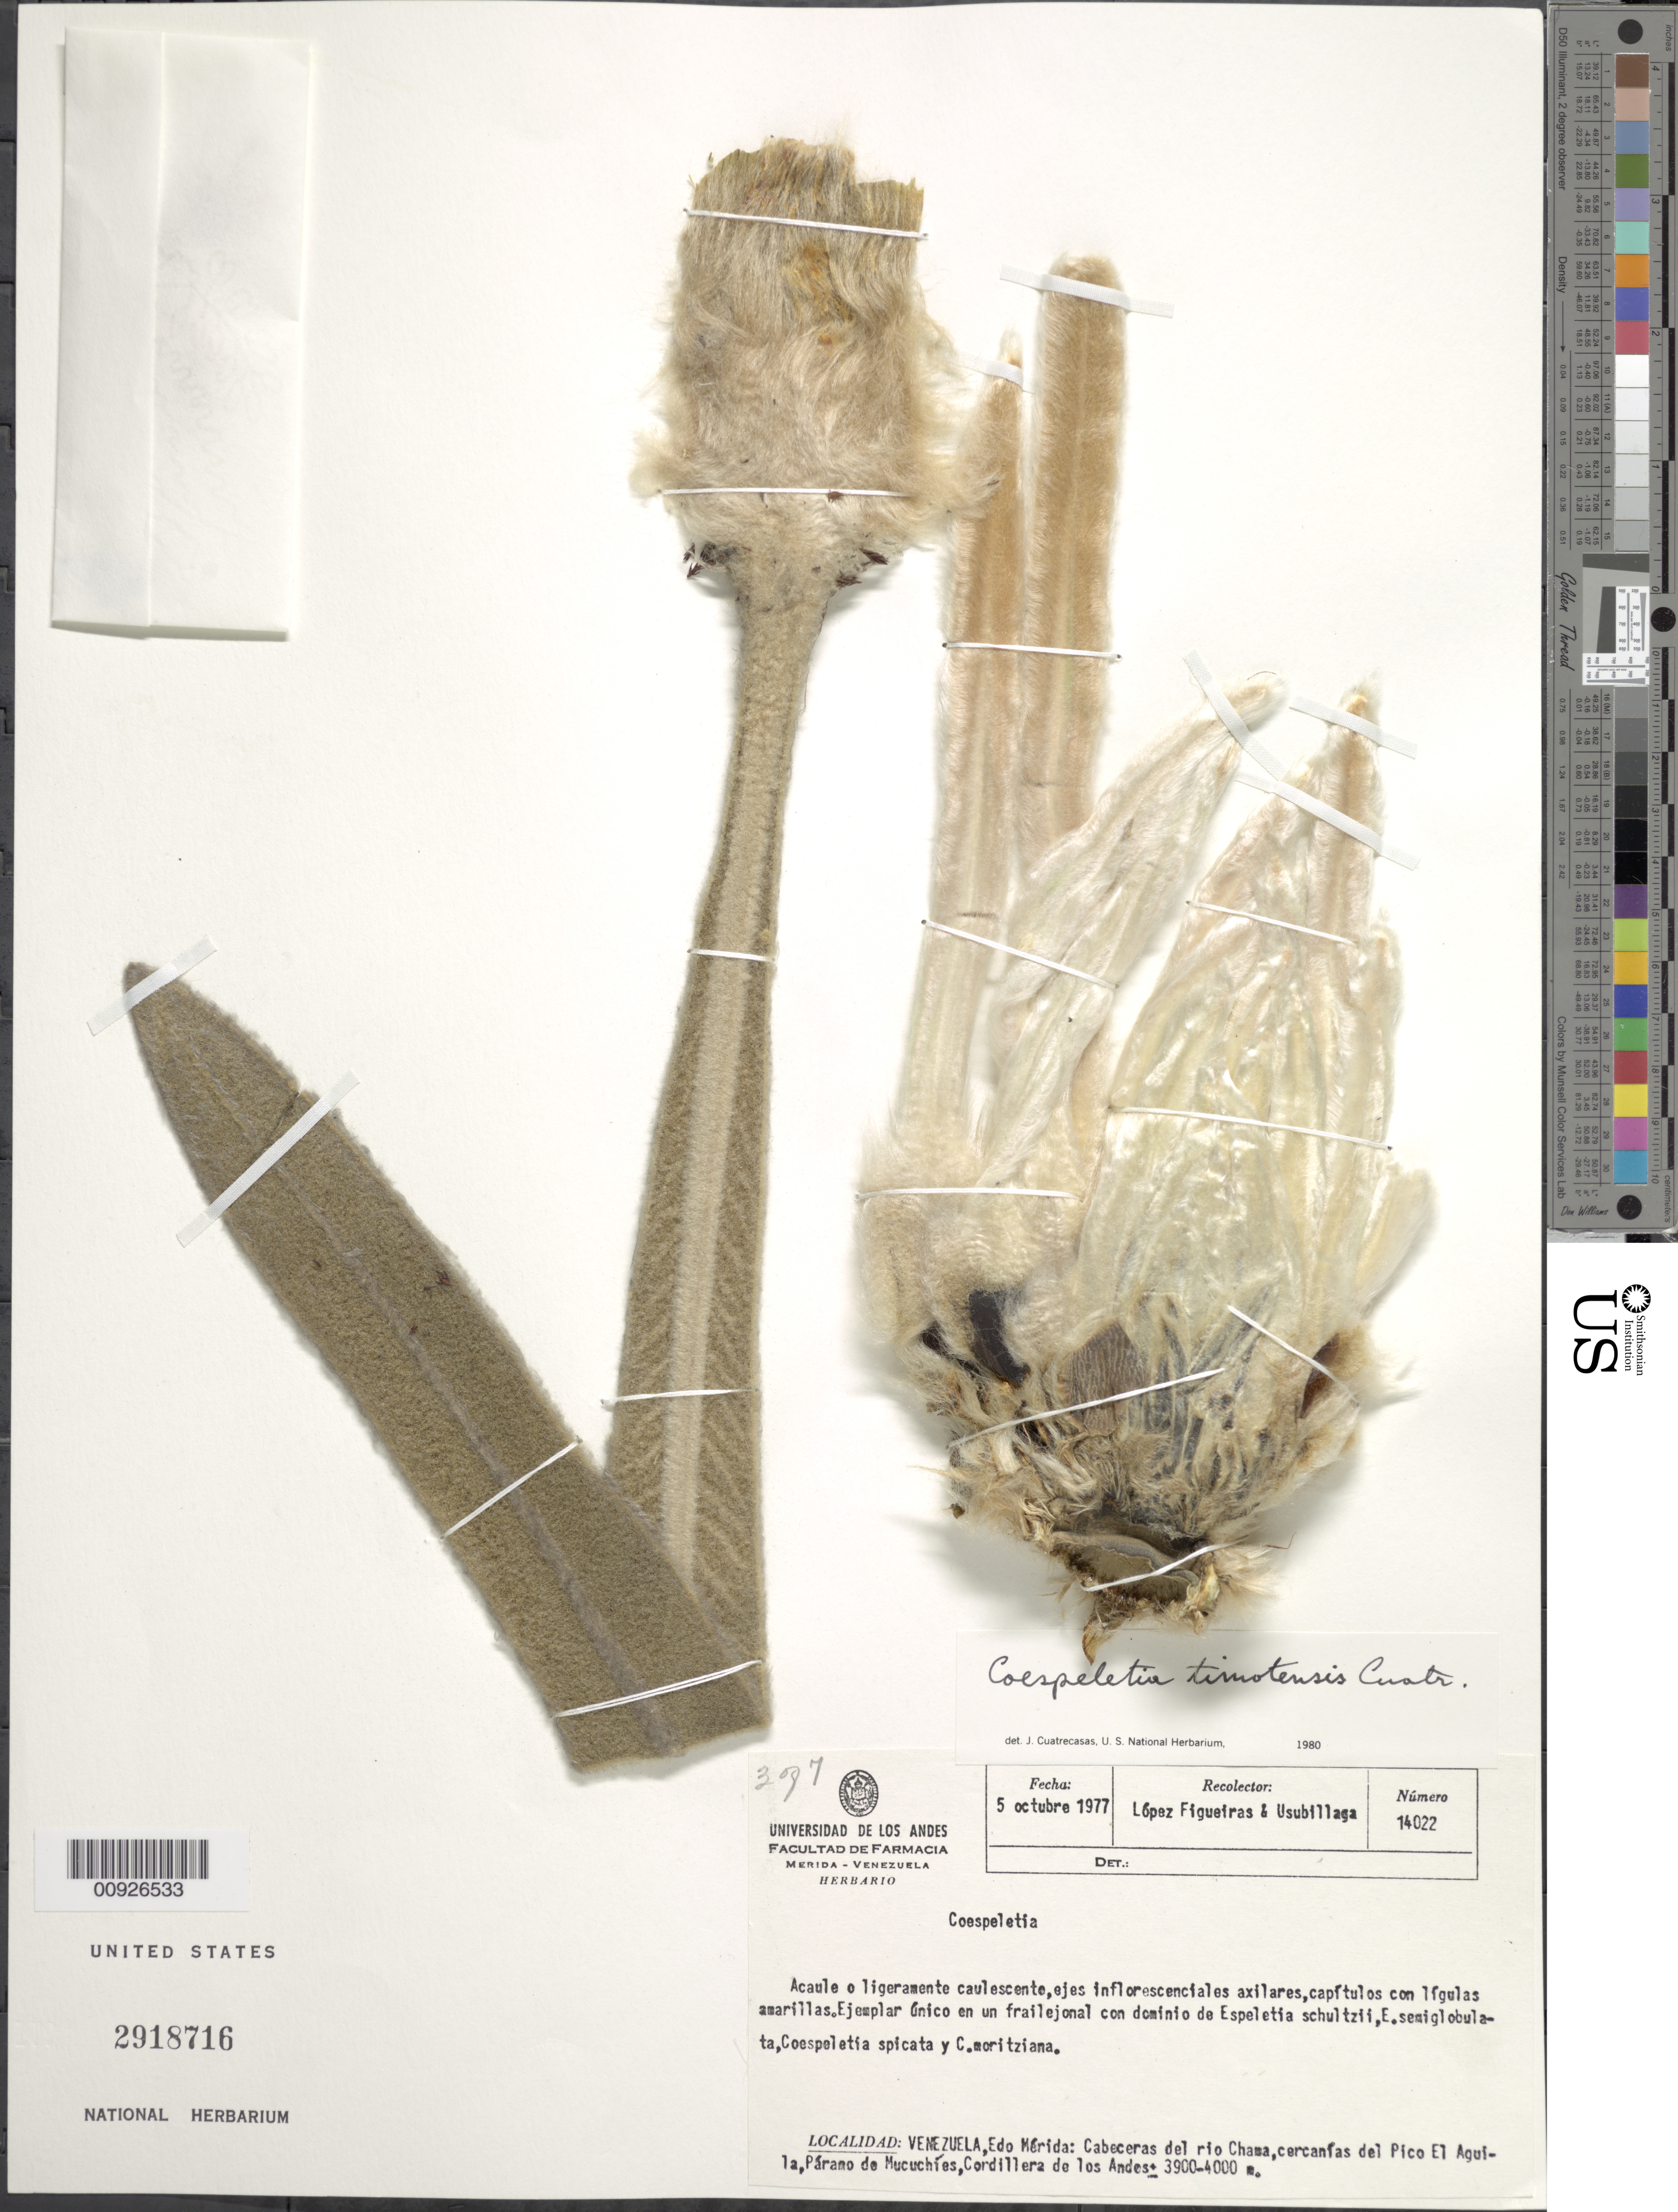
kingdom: Plantae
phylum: Tracheophyta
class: Magnoliopsida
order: Asterales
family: Asteraceae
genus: Coespeletia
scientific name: Coespeletia timotensis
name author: (Cuatrec.) Cuatrec.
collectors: M. López Figueiras & -- Usubillaga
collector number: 14022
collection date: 1977-10-05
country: Venezuela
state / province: Mérida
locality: P. de Mucuchíes. Cabeceras del Río Chama, cercanías del Pico El Águila.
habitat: Ejemplar único en un frailejonal con dominio de Espeletia schultzii, E. semiglobulata, Coespeletia spicata y C. moritziana.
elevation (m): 3900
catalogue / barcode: US 2918716